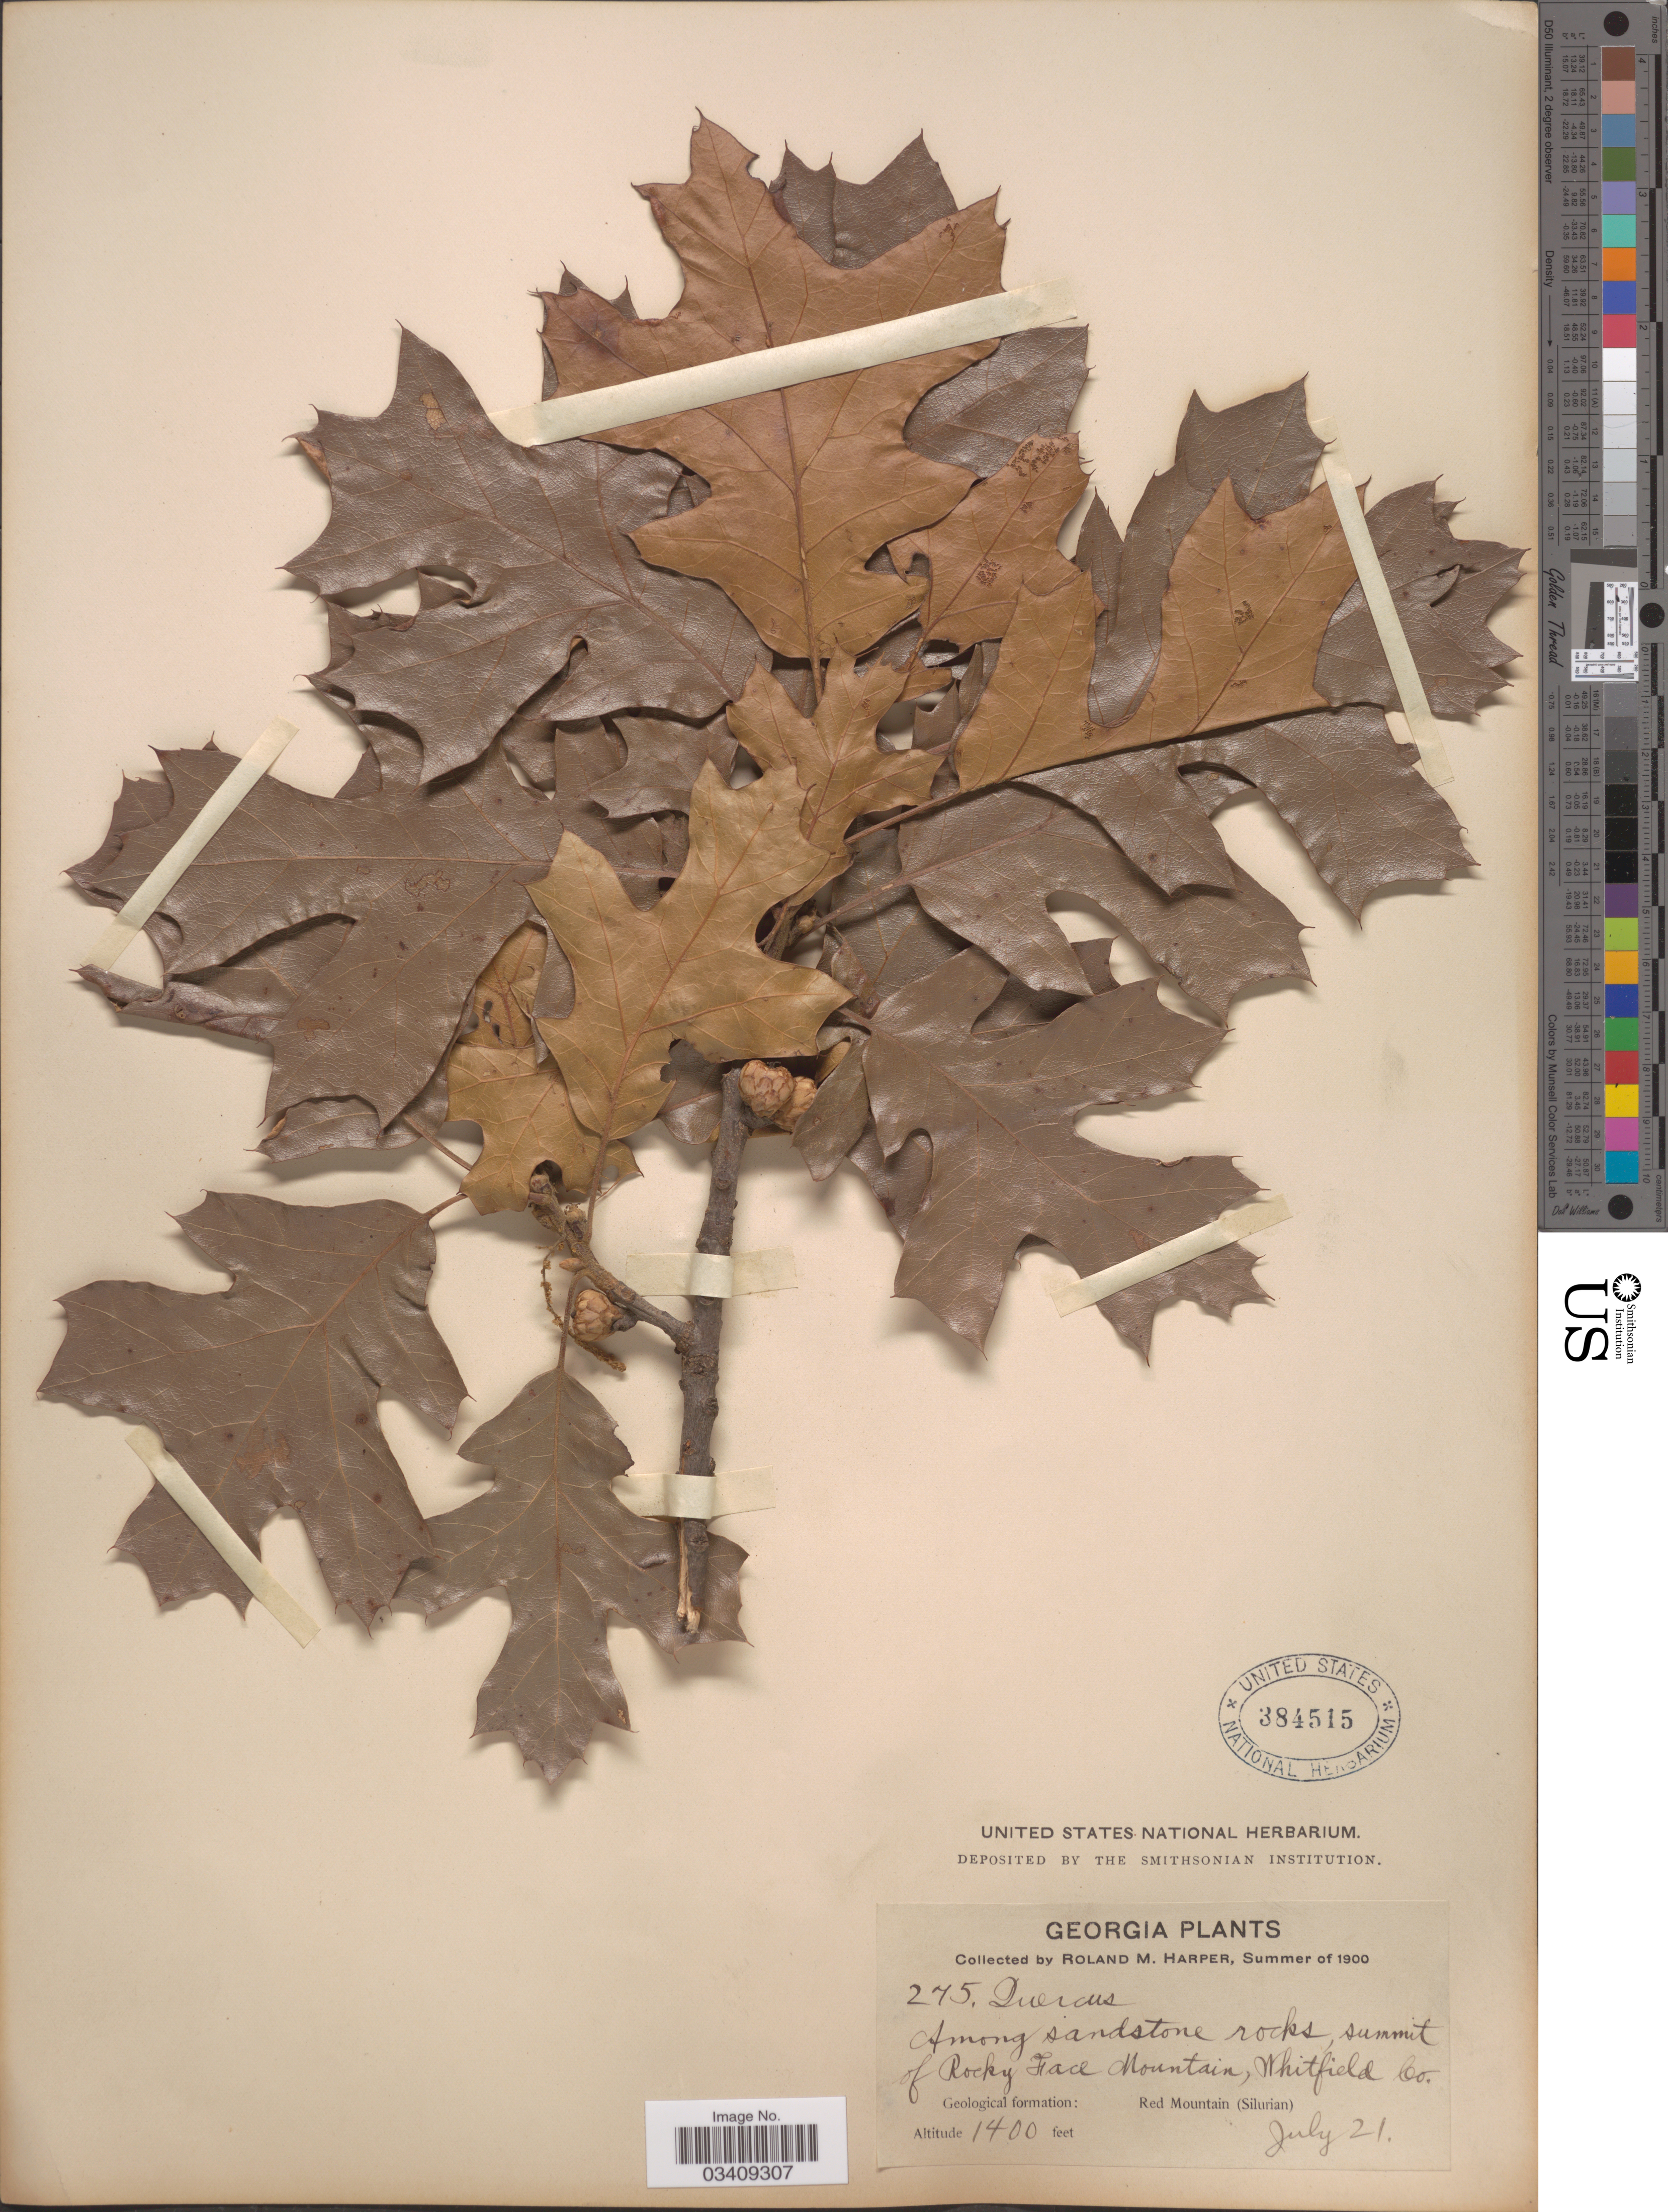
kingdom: Plantae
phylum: Tracheophyta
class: Magnoliopsida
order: Fagales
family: Fagaceae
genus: Quercus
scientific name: Quercus velutina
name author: Lam.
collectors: R. M. Harper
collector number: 275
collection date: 1900-07-21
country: United States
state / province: Georgia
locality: Among sandstone rocks, summit of Rocky Face Mountain, Whitfield Co. Geological formation: Red Mountain (Silurian).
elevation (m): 427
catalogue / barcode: US 384515